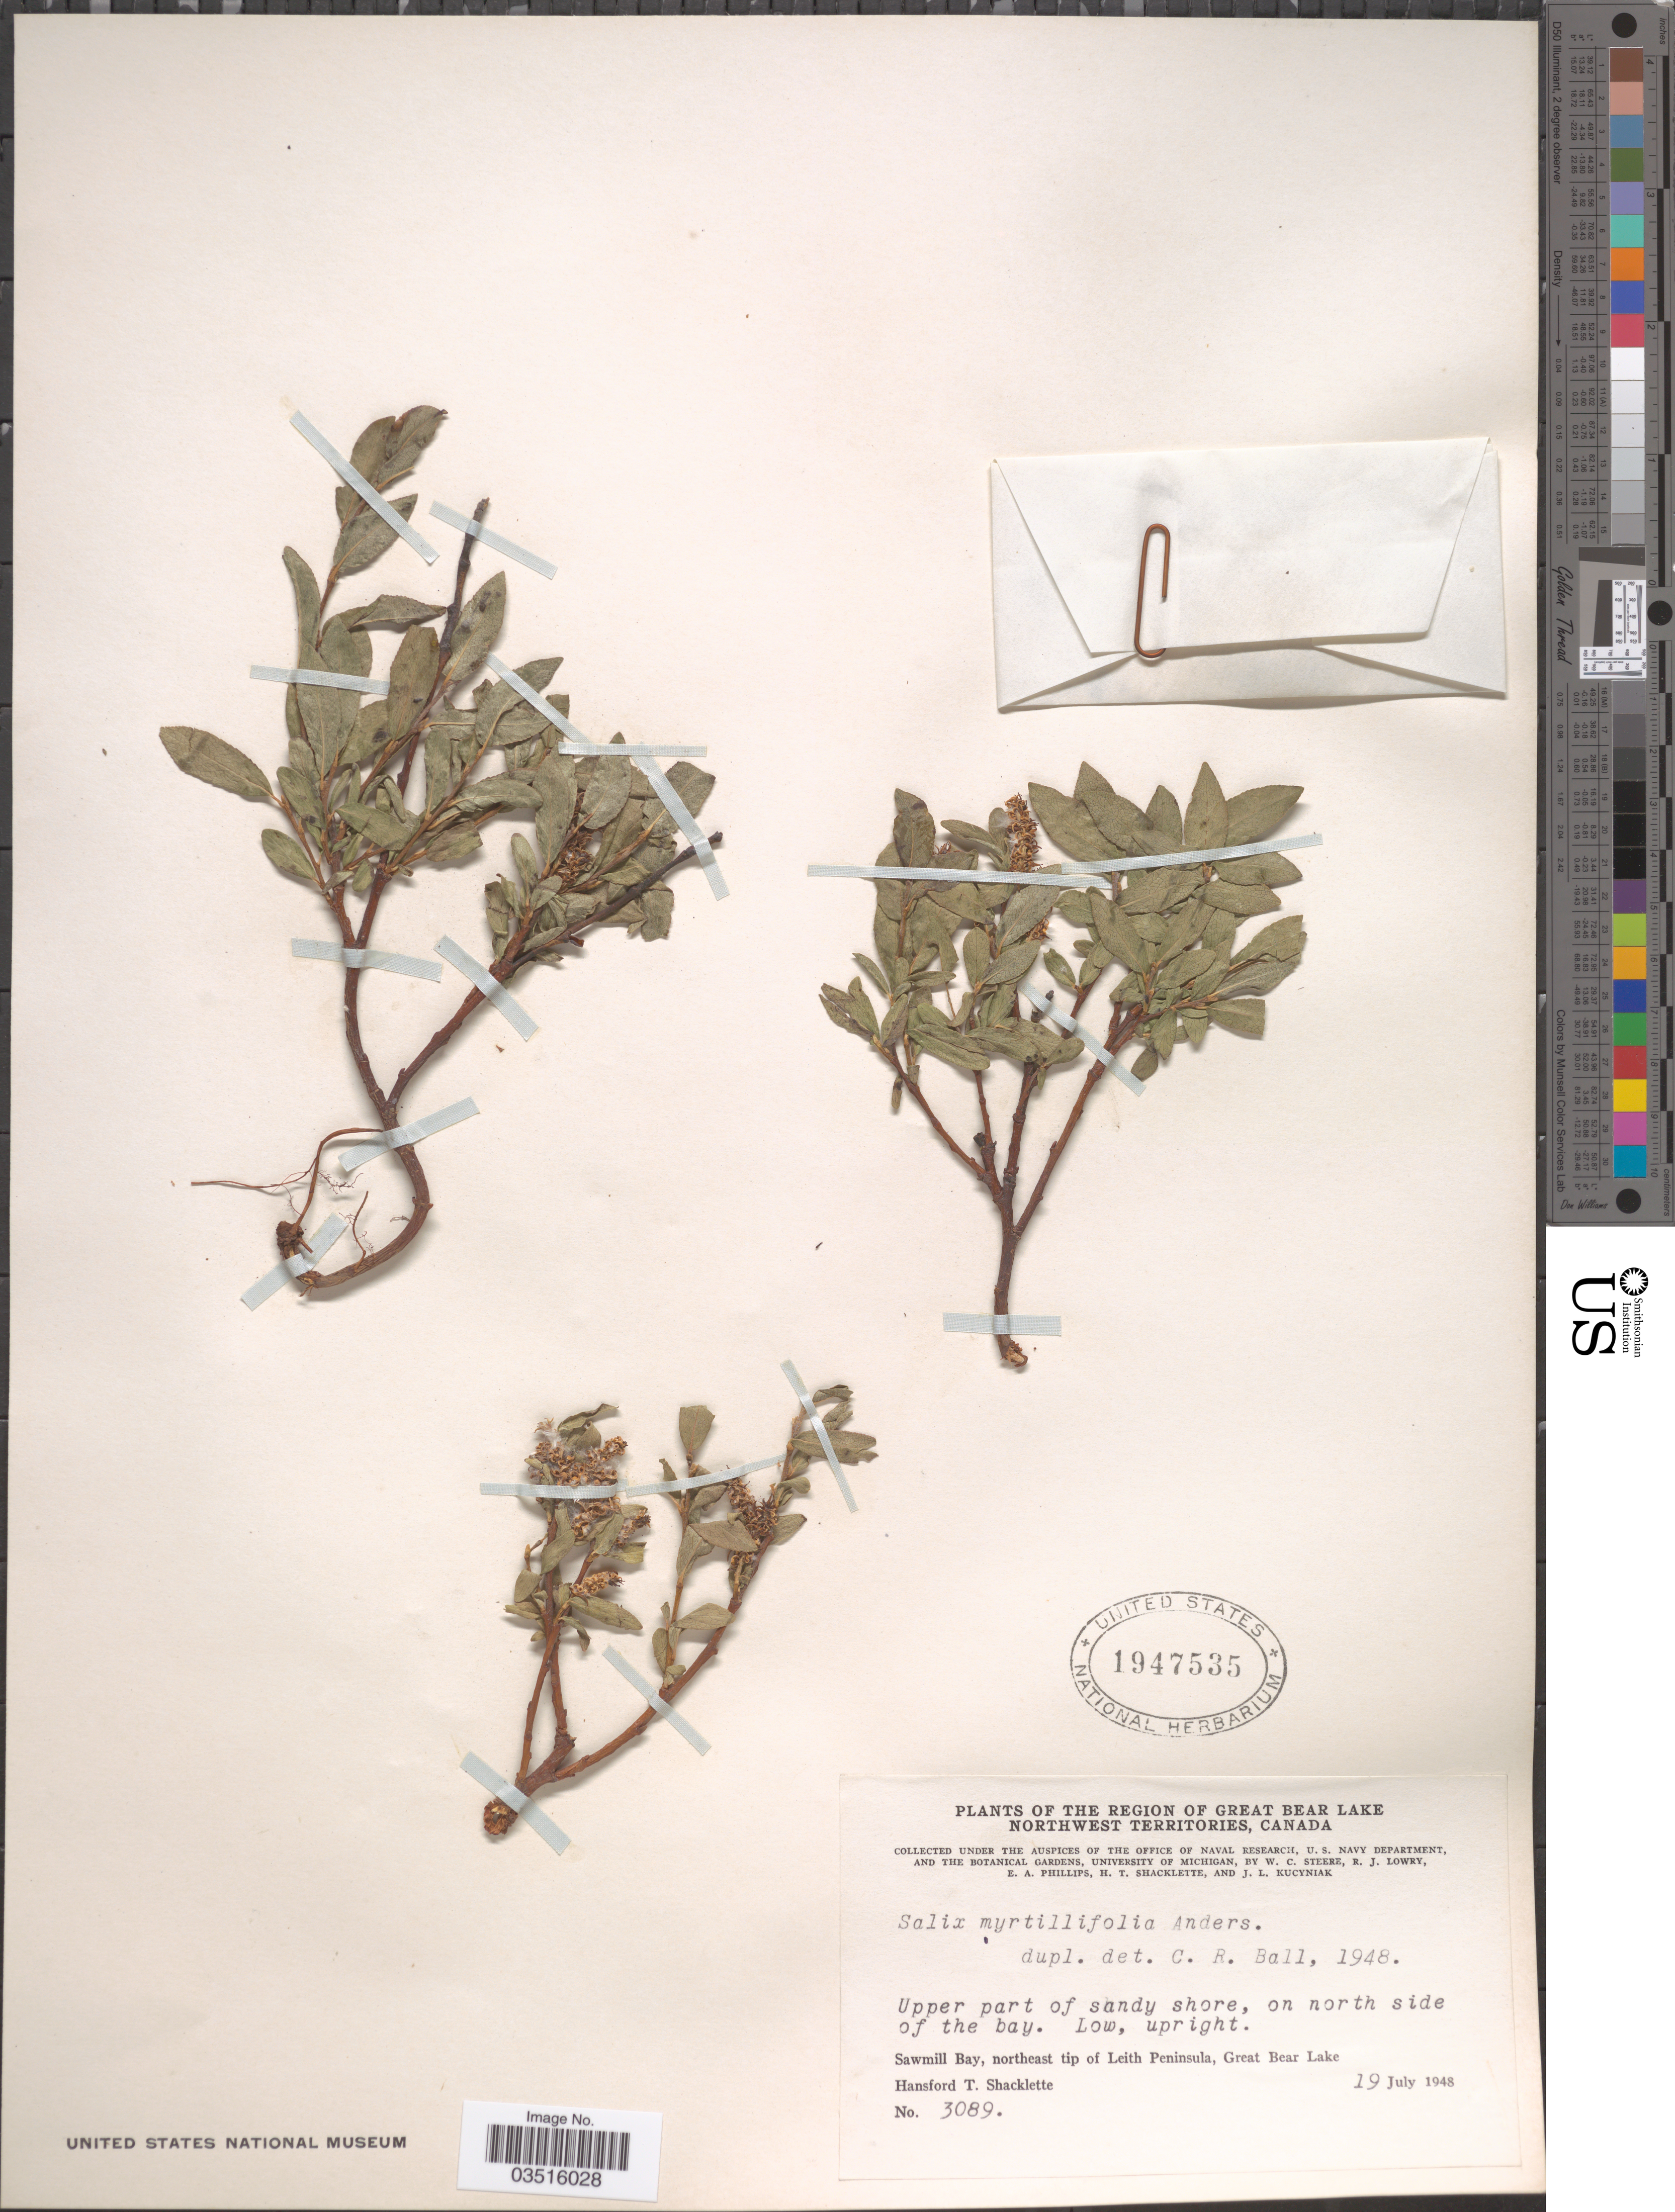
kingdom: Plantae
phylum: Tracheophyta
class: Magnoliopsida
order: Malpighiales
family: Salicaceae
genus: Salix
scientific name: Salix myrtillifolia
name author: Andersson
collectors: H. Shacklette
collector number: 3089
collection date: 1948-07-19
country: Canada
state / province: Northwest Territories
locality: On north side of the bay. The Region of Great Bear Lake. Sawmill Bay, northeast tip of Leith Peninsula, Great Bear Lake.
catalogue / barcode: US 1947535